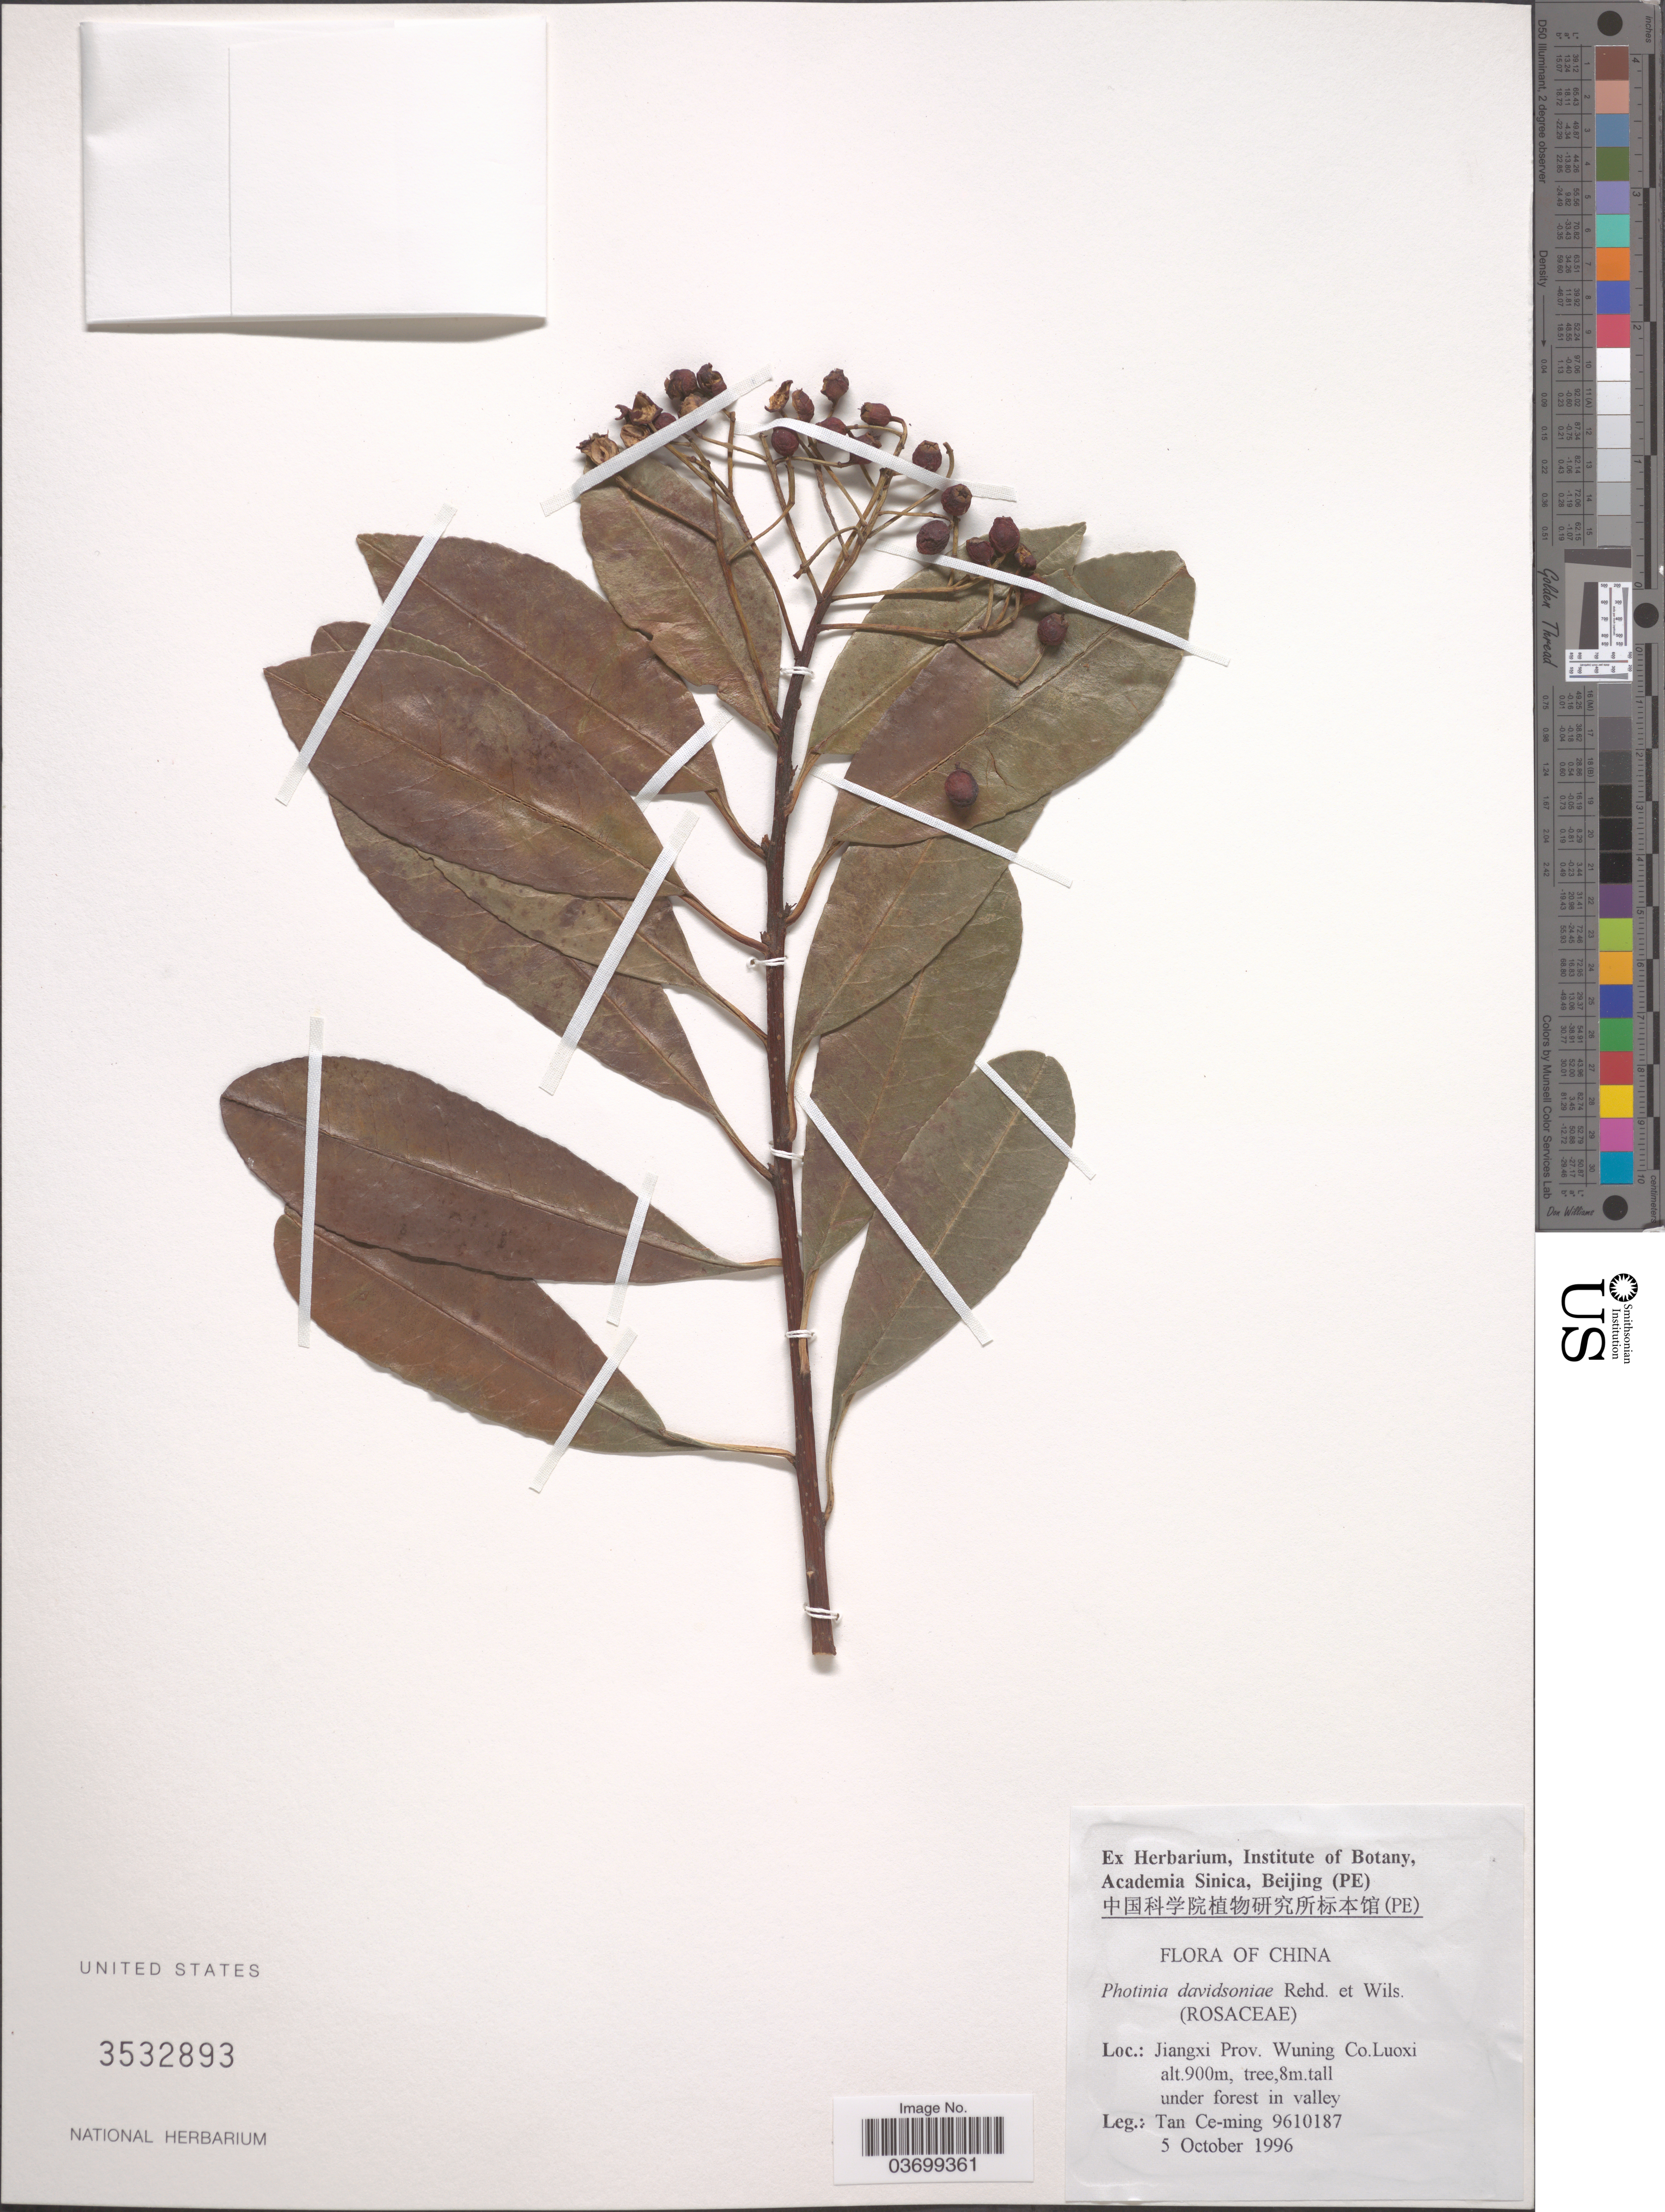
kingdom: Plantae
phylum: Tracheophyta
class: Magnoliopsida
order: Rosales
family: Rosaceae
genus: Photinia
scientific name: Photinia davidsoniae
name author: Rehder & E.H. Wilson in Sarg.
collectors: T. Ce-ming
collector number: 9610187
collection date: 1996-10-05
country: China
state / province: Jiangxi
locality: Wuning Co. Luoxi.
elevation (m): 900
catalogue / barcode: US 3532893